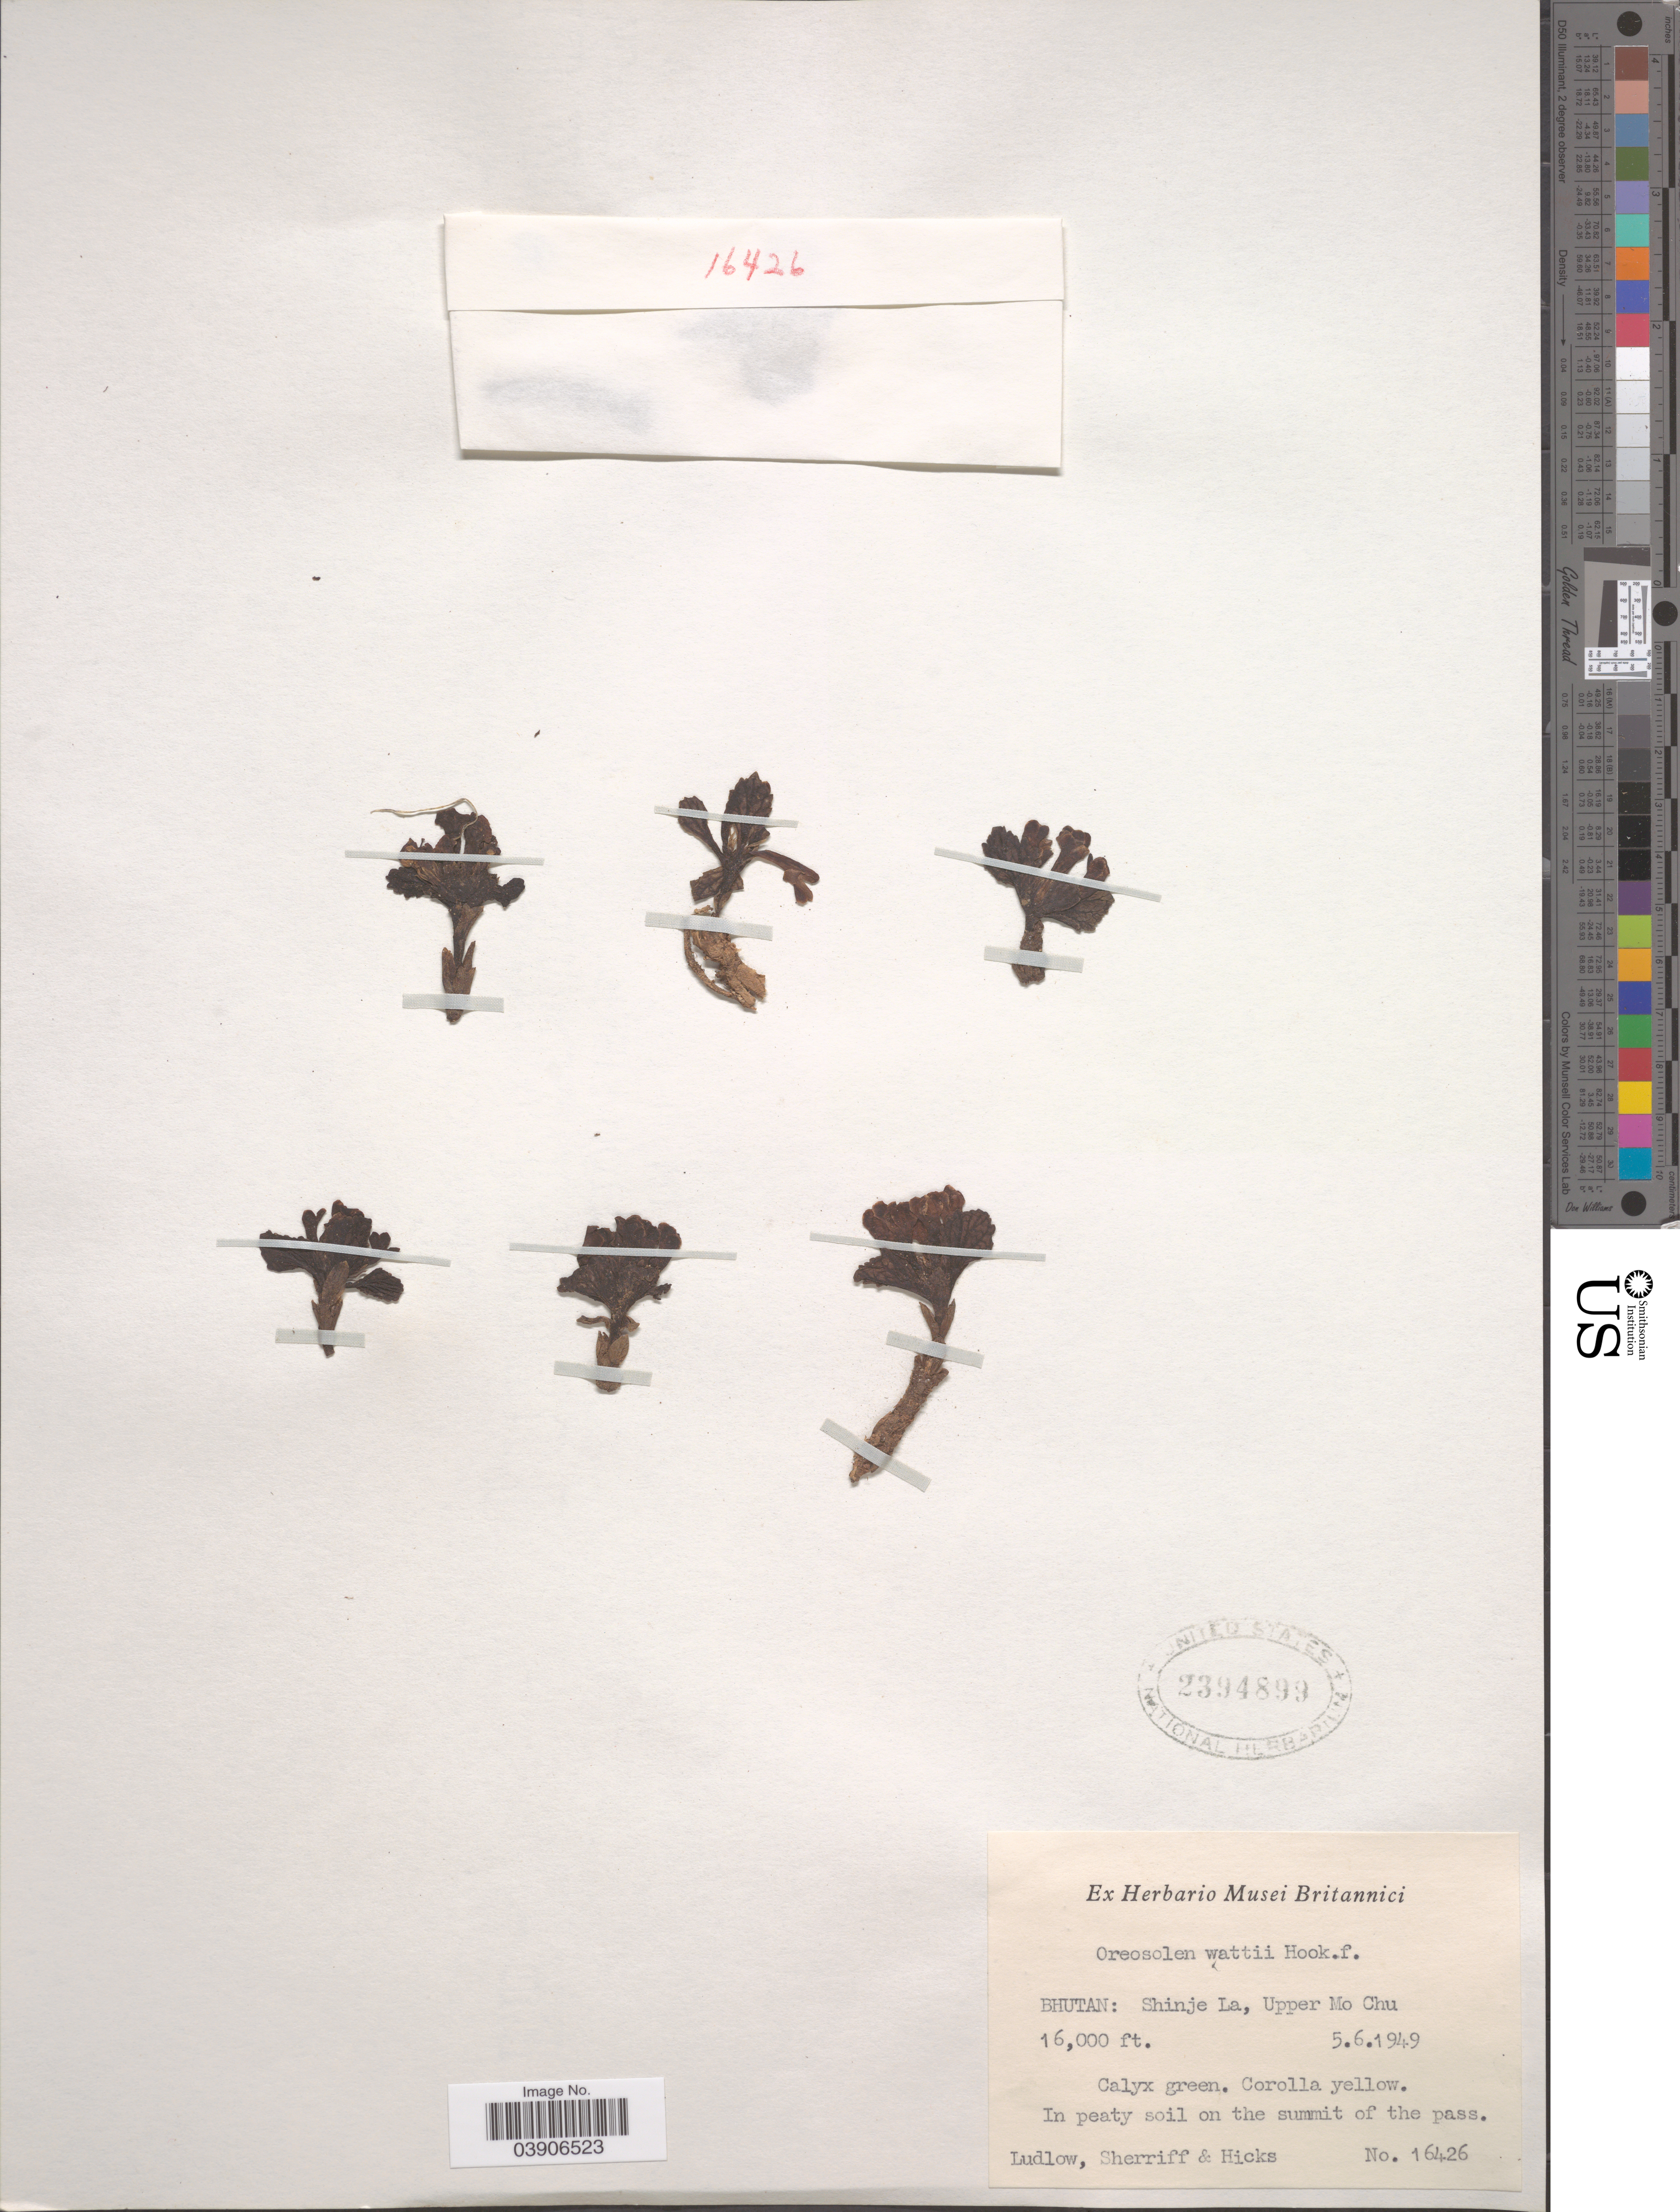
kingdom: Plantae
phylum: Tracheophyta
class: Magnoliopsida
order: Lamiales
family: Scrophulariaceae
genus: Oreosolen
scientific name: Oreosolen wattii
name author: Hook. f.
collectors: -. Ludlow, -. Sheriff & -. Hicks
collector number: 16426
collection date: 1949-06-05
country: Bhutan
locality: Shinje La, Upper Mo Chu.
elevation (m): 4877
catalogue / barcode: US 2394899